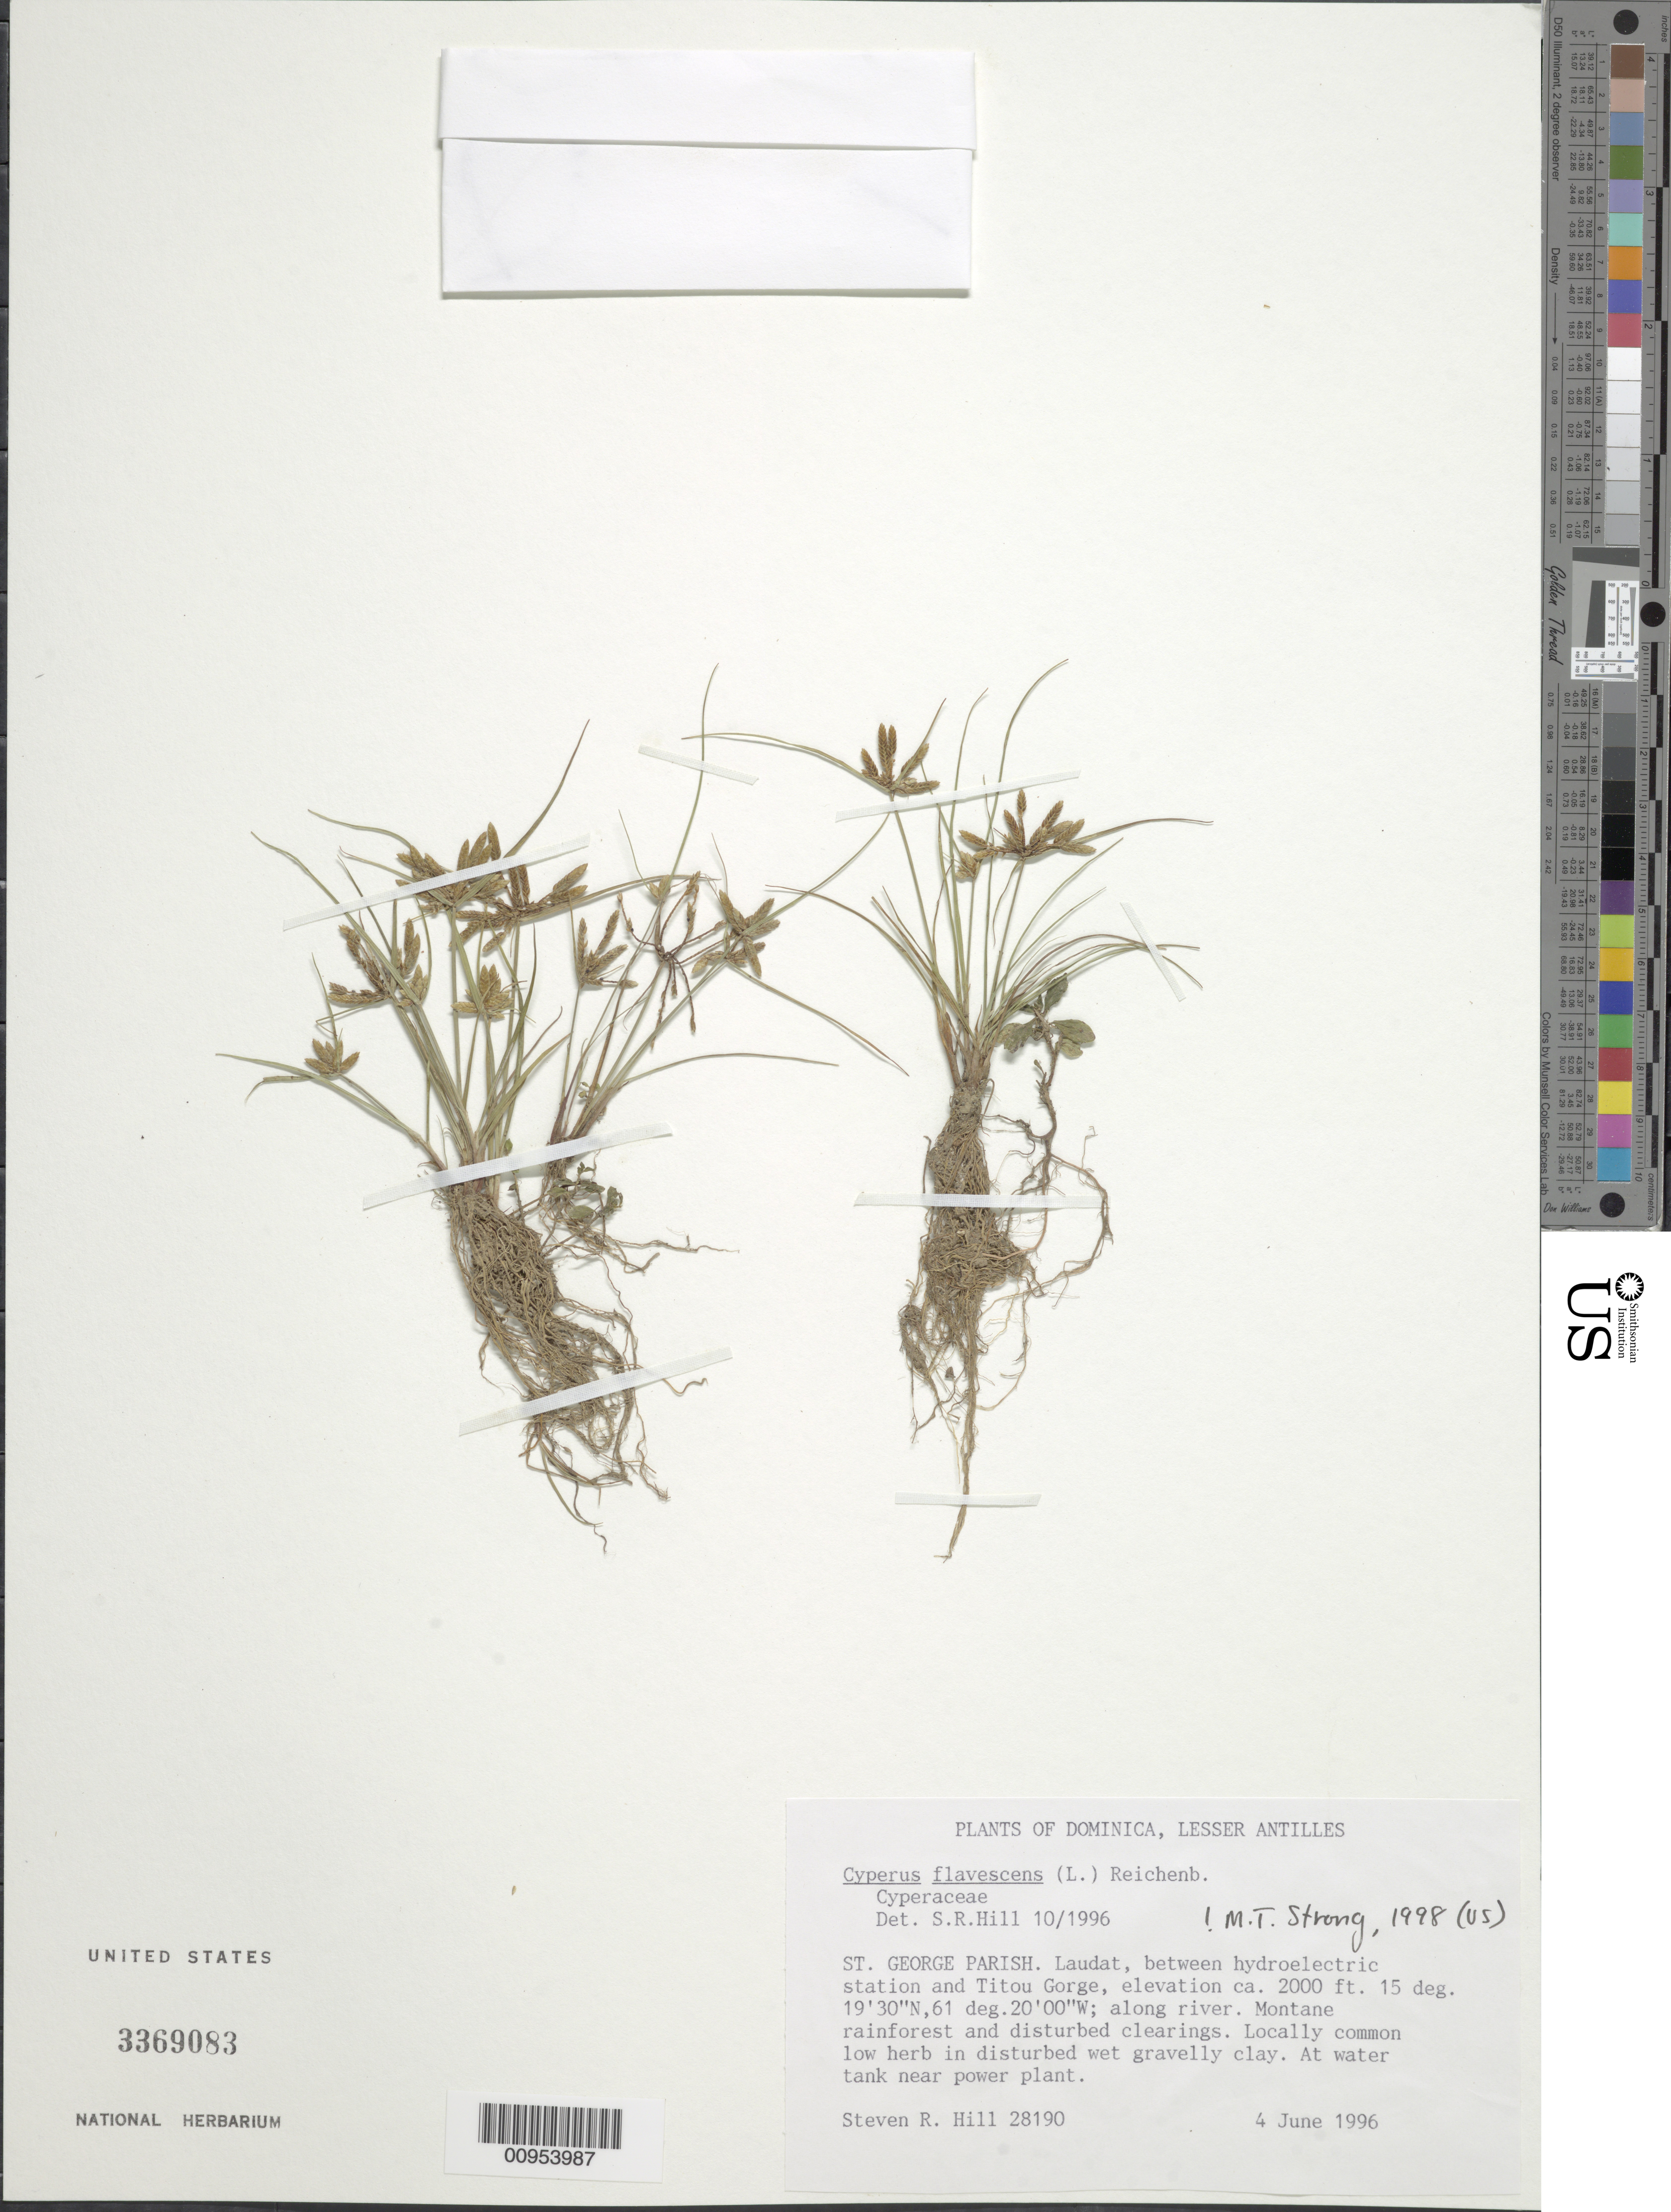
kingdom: Plantae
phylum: Tracheophyta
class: Liliopsida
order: Poales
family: Cyperaceae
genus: Cyperus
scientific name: Cyperus flavescens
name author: L.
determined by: Strong, M. T., (US), Smithsonian Institution - National Museum of Natural History (UNITED STATES)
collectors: S. R. Hill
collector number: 28190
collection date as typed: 04 Jun 1996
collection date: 1996-06-04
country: Dominica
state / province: St. George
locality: Laudat, between hydroelectric station and Titou Gorge, along river, at water tank near power plant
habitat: In disturbed wet gravelly clay, along river in montane rainforest and disturbed clearings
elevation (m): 610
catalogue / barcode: US 3369083